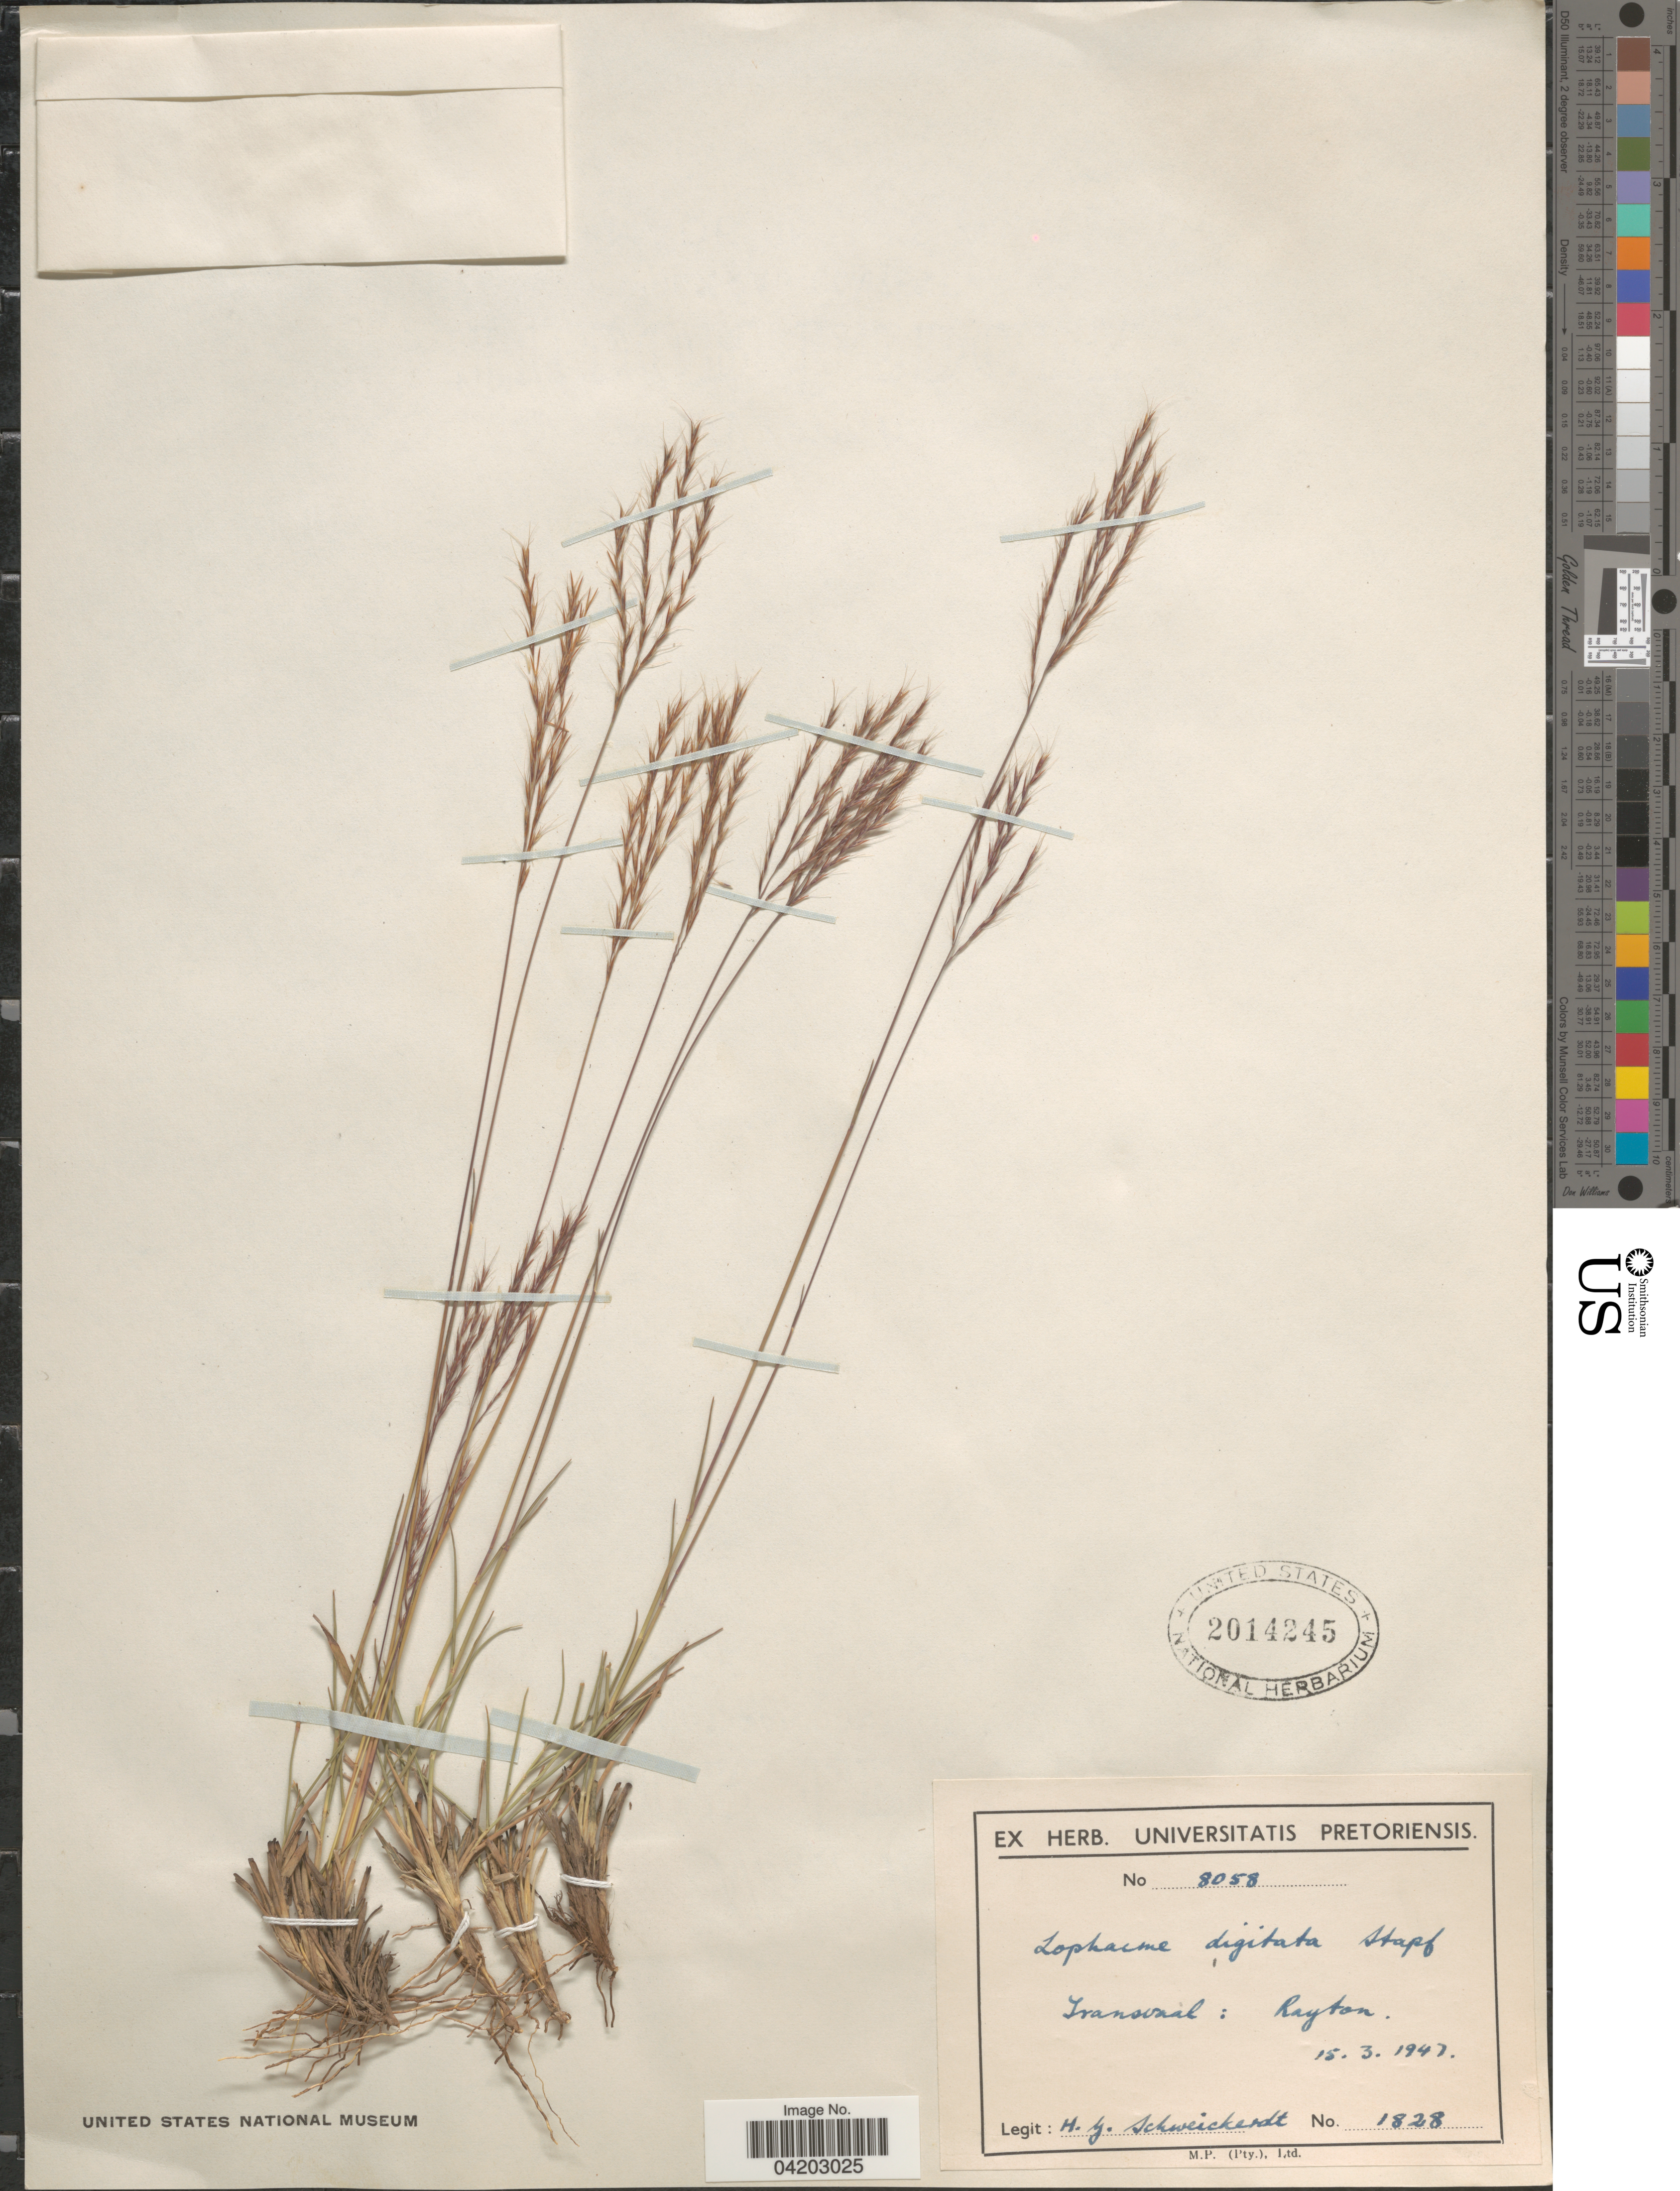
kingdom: Plantae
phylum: Tracheophyta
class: Liliopsida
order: Poales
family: Poaceae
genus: Lophacme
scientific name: Lophacme digitata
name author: Stapf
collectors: H. Schweickerdt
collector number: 1828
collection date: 1947-03-15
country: South Africa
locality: Transvaal: Rayton.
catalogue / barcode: US 2014245